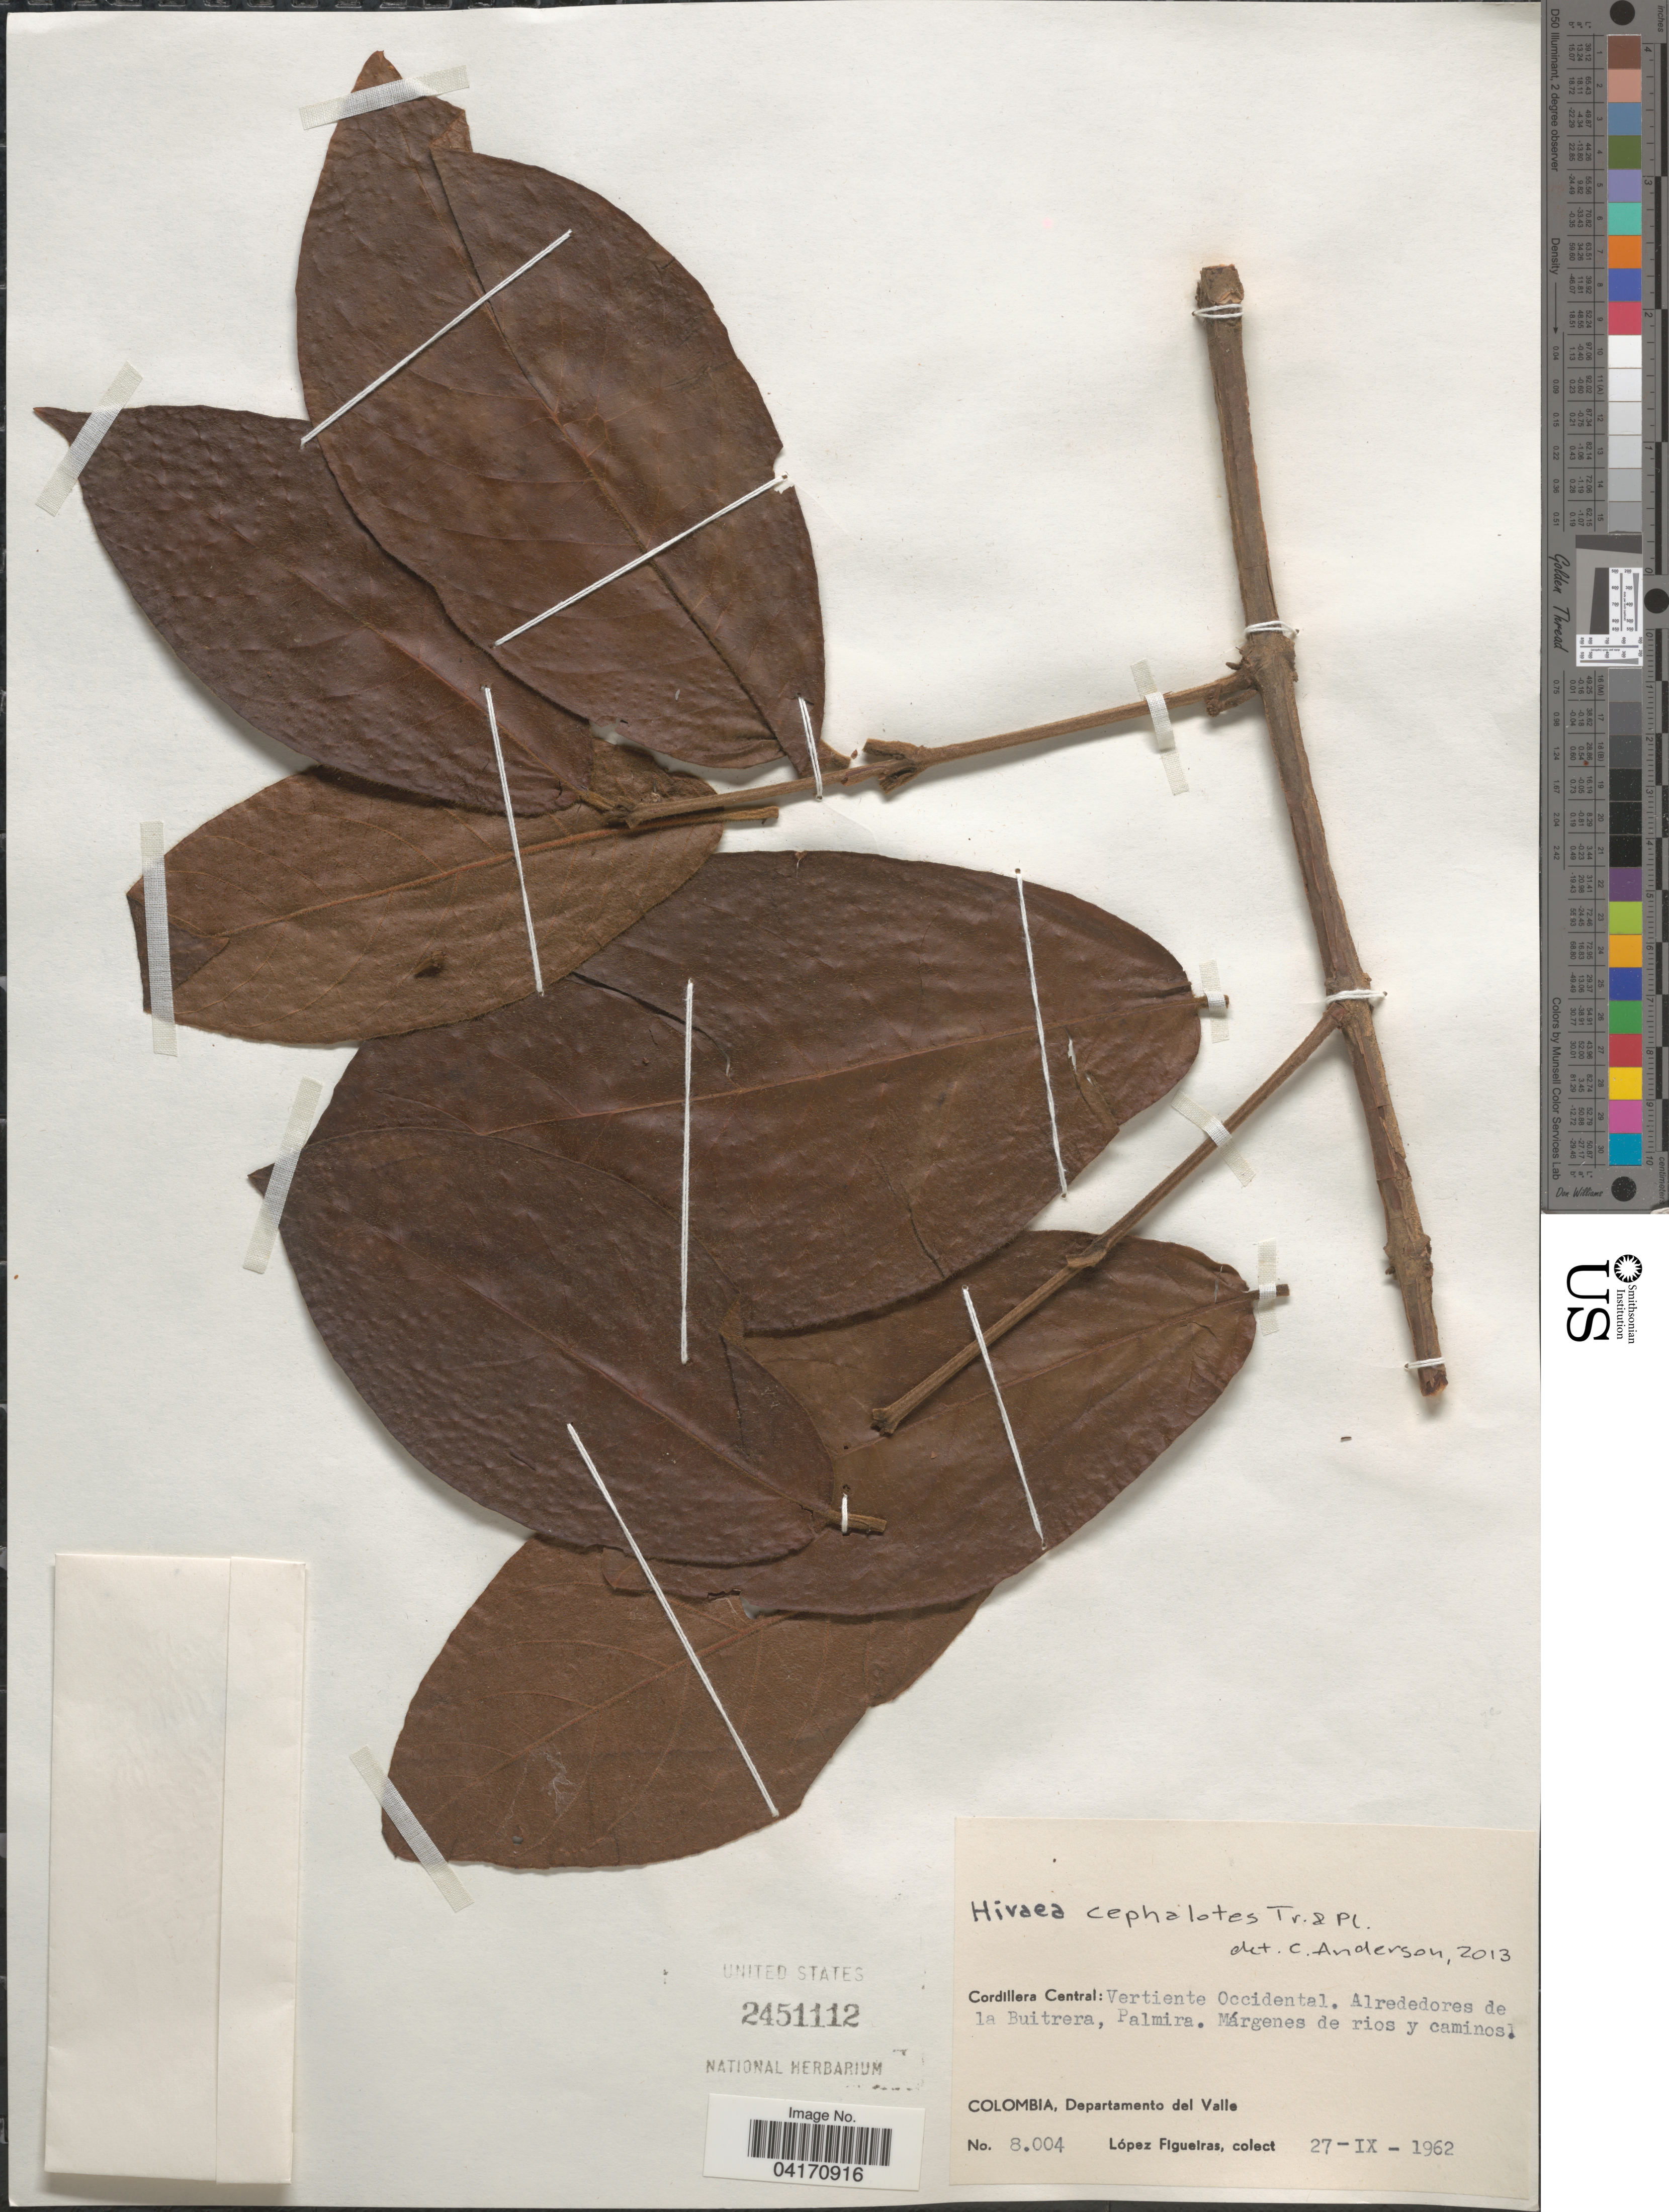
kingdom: Plantae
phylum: Tracheophyta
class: Magnoliopsida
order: Malpighiales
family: Malpighiaceae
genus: Hiraea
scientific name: Hiraea cephalotes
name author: Triana & Planch.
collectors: M. López Figueiras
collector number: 8004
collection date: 1962-09-27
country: Colombia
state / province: Valle del Cauca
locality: Cordillera Central: Vertiente Occidental. Alrededores de la Buitrera, Palmira. Márgenes de rios y caminos. Departamento del Valle.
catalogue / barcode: US 2451112